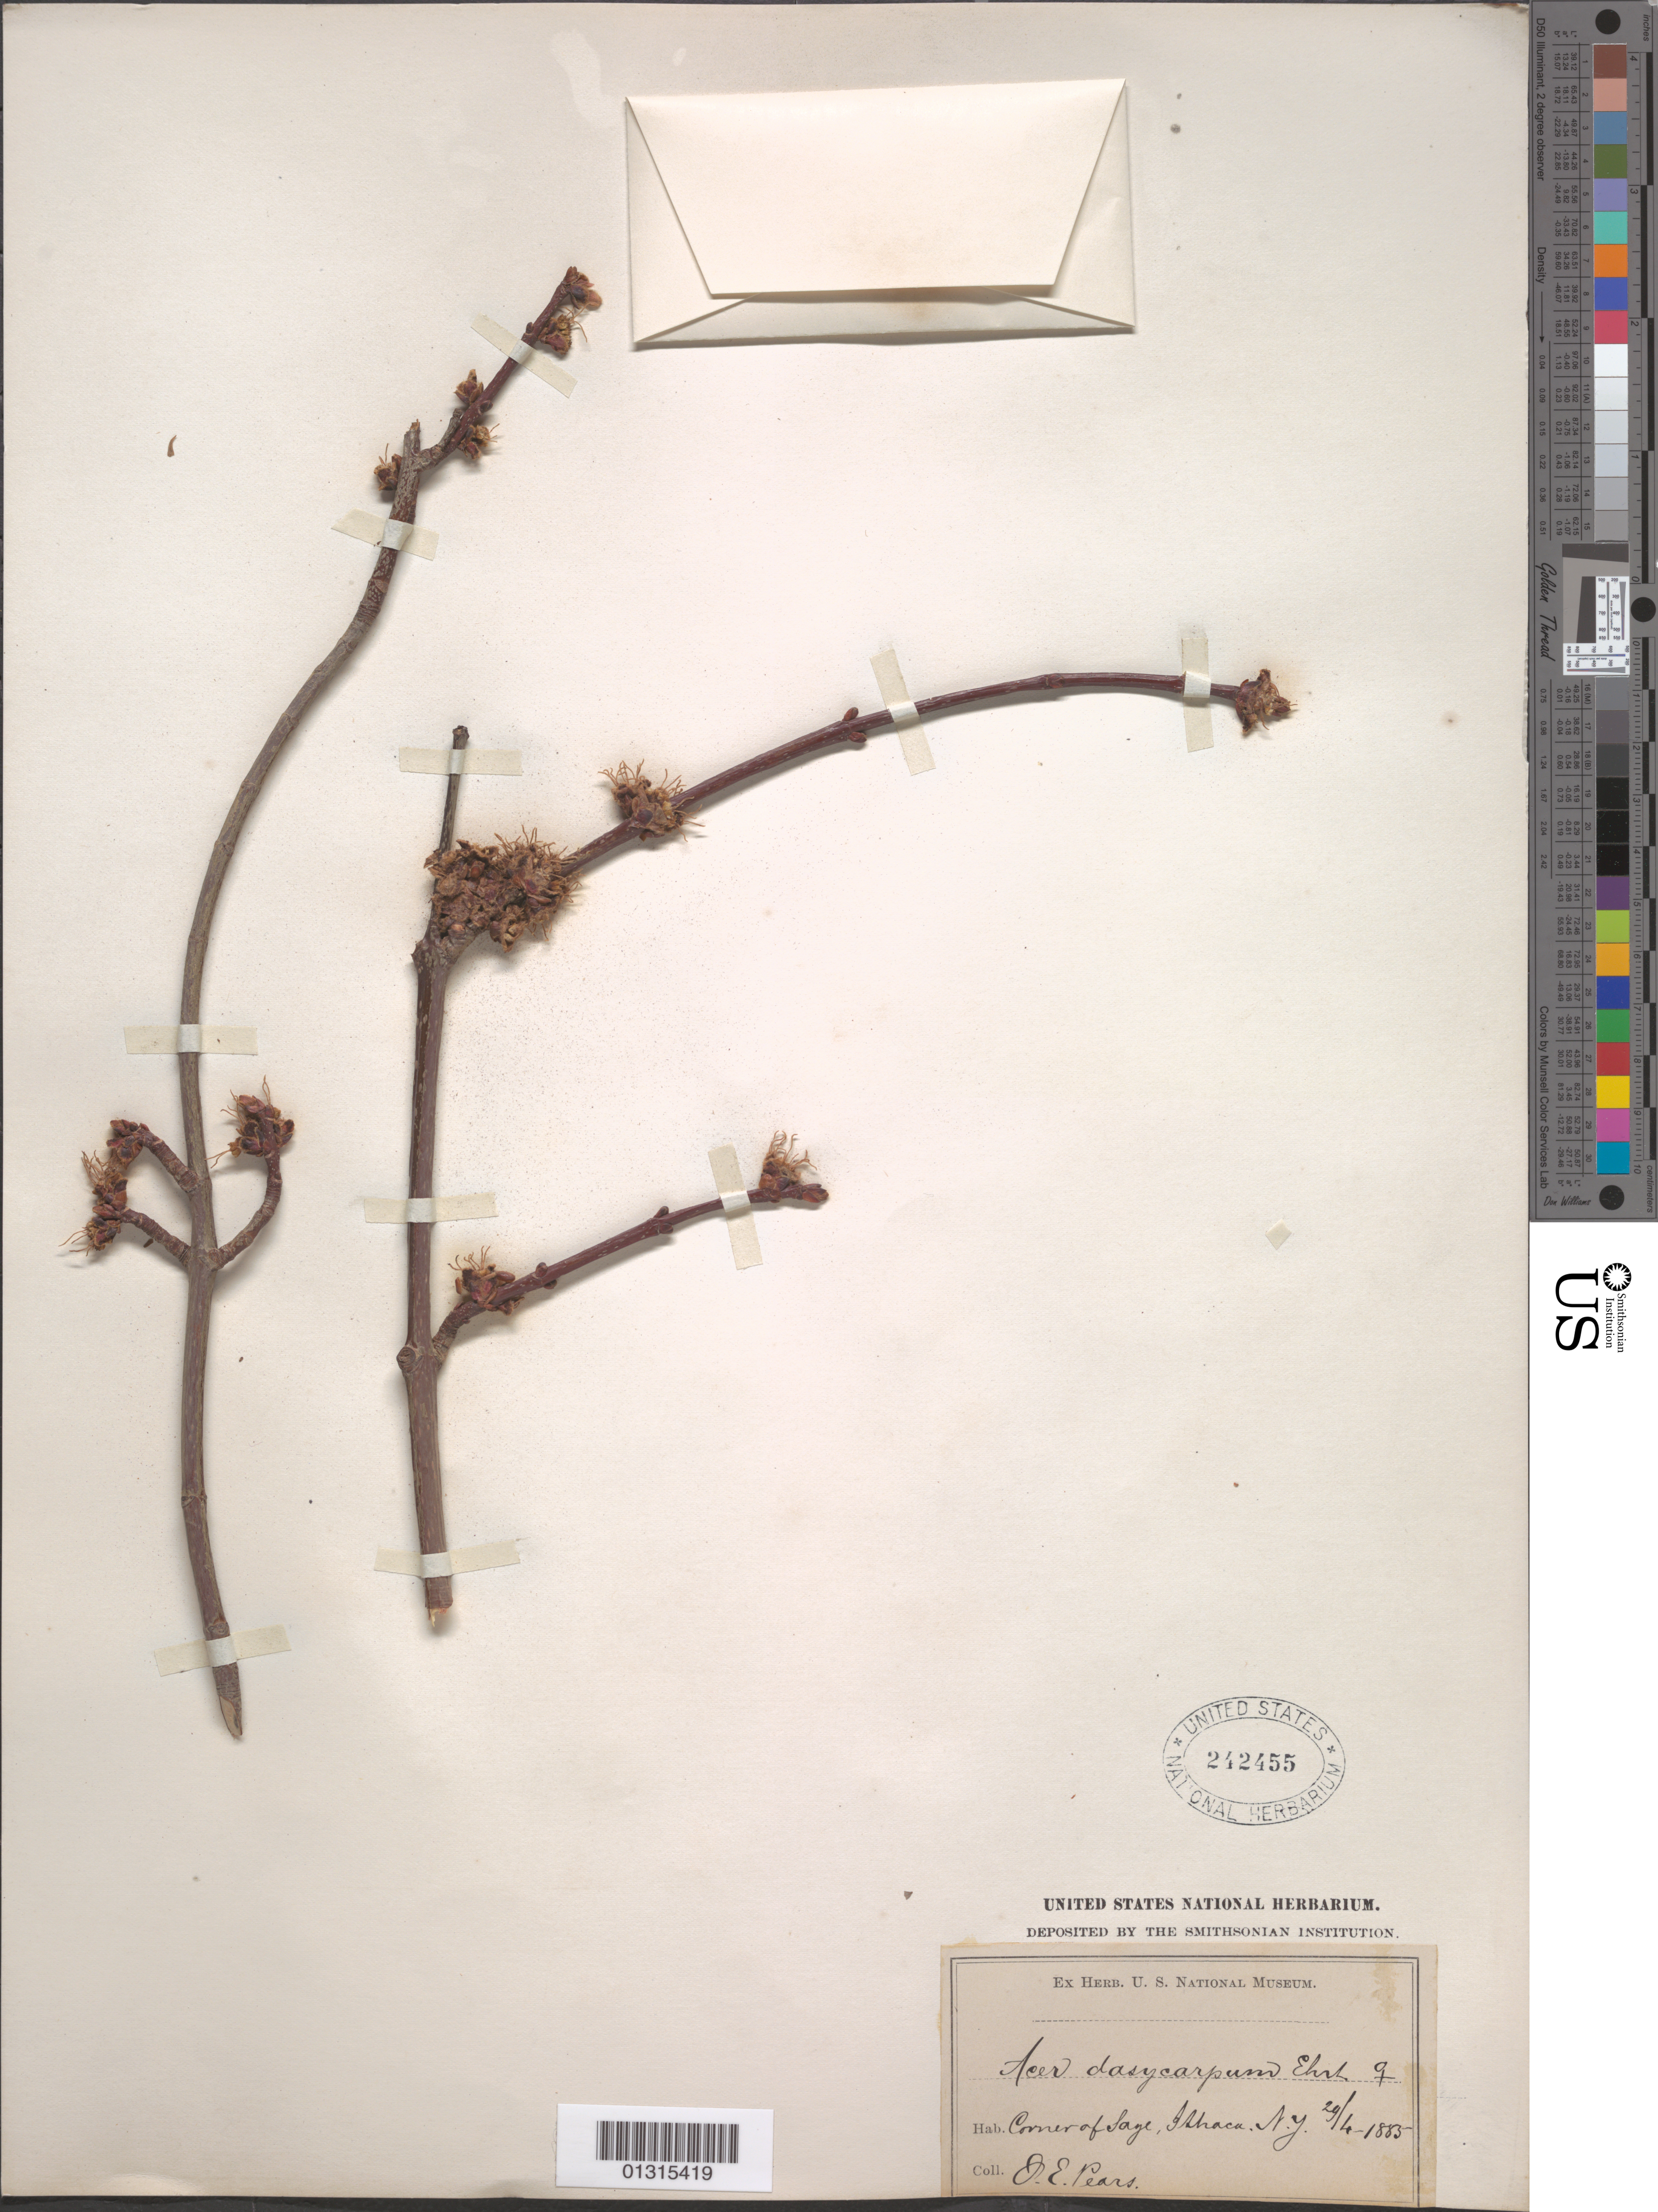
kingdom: Plantae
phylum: Tracheophyta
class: Magnoliopsida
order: Sapindales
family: Sapindaceae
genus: Acer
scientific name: Acer saccharinum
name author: L.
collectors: J. Pearson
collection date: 1885-04-29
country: United States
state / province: New York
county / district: Tompkins County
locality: Ithaca, corner of Sage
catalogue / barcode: US 242455